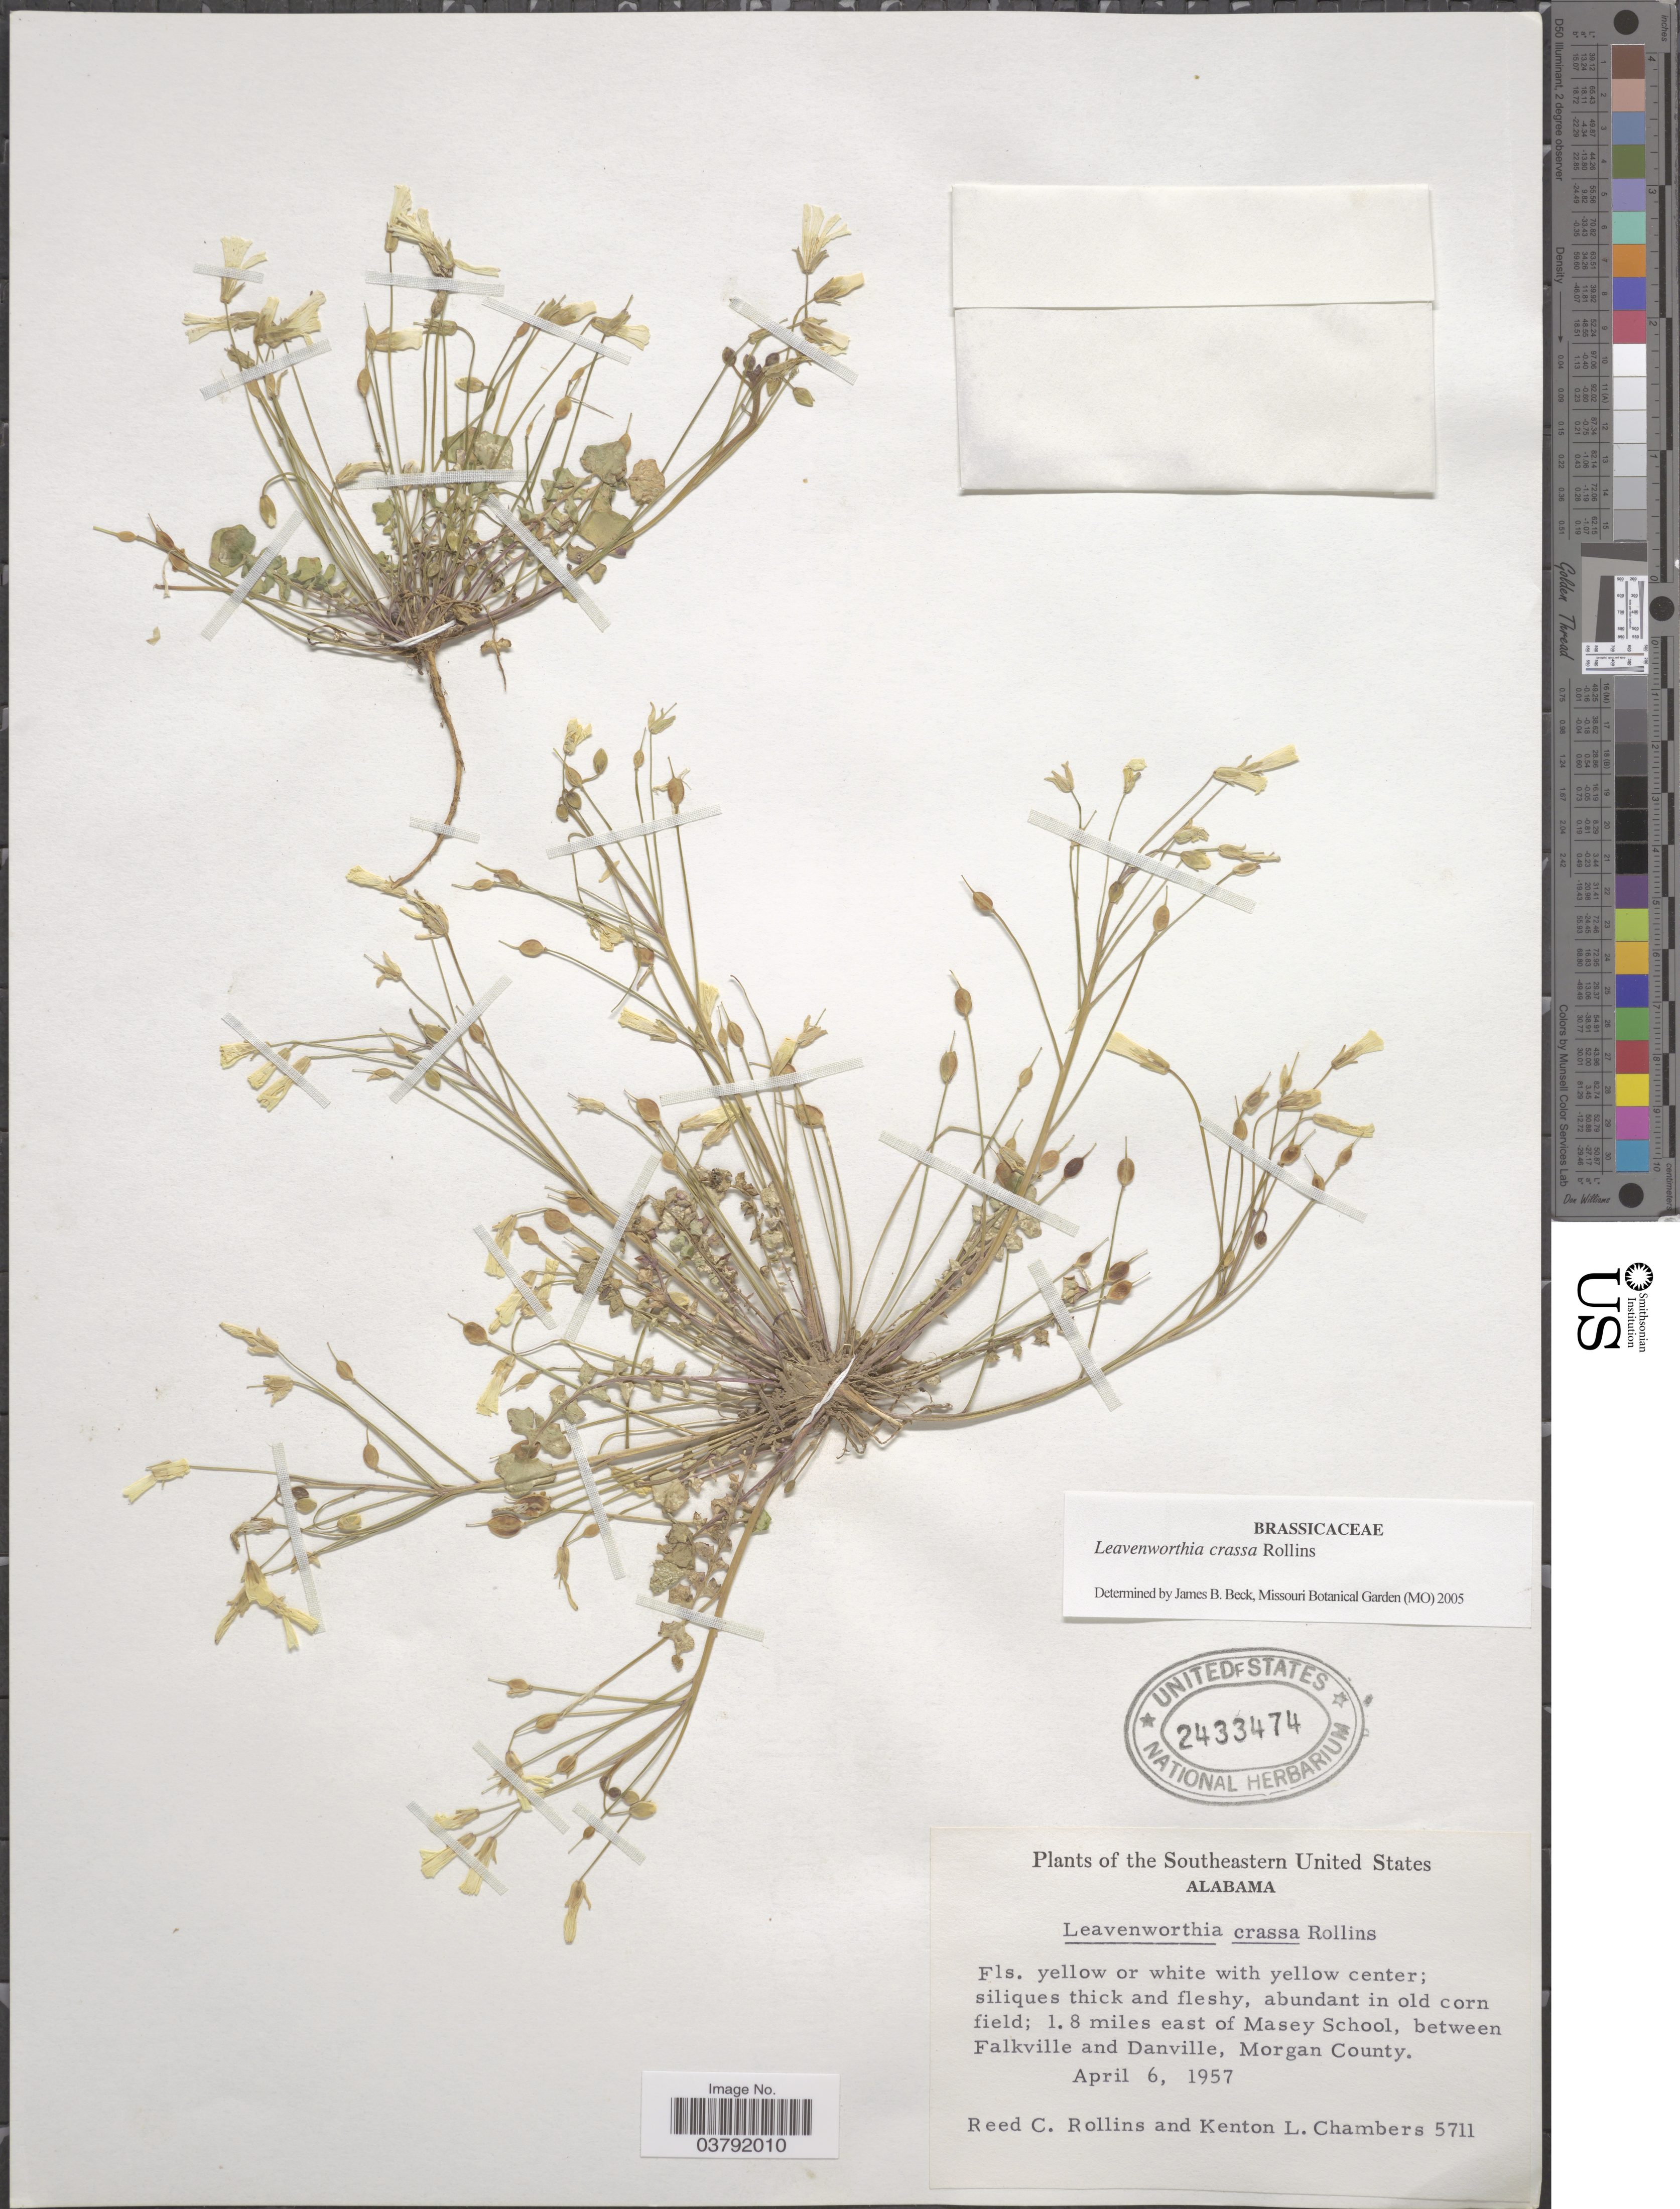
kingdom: Plantae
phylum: Tracheophyta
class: Magnoliopsida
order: Brassicales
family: Brassicaceae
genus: Leavenworthia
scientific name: Leavenworthia crassa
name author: Rollins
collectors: R. C. Rollins & K. W. Rollins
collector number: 5711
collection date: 1957-04-06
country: United States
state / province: Alabama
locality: Southeastern United States. 1.8 miles east of Masey School, between Falkville and Danville, Morgan County.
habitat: abundant in old corn field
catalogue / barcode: US 2433474